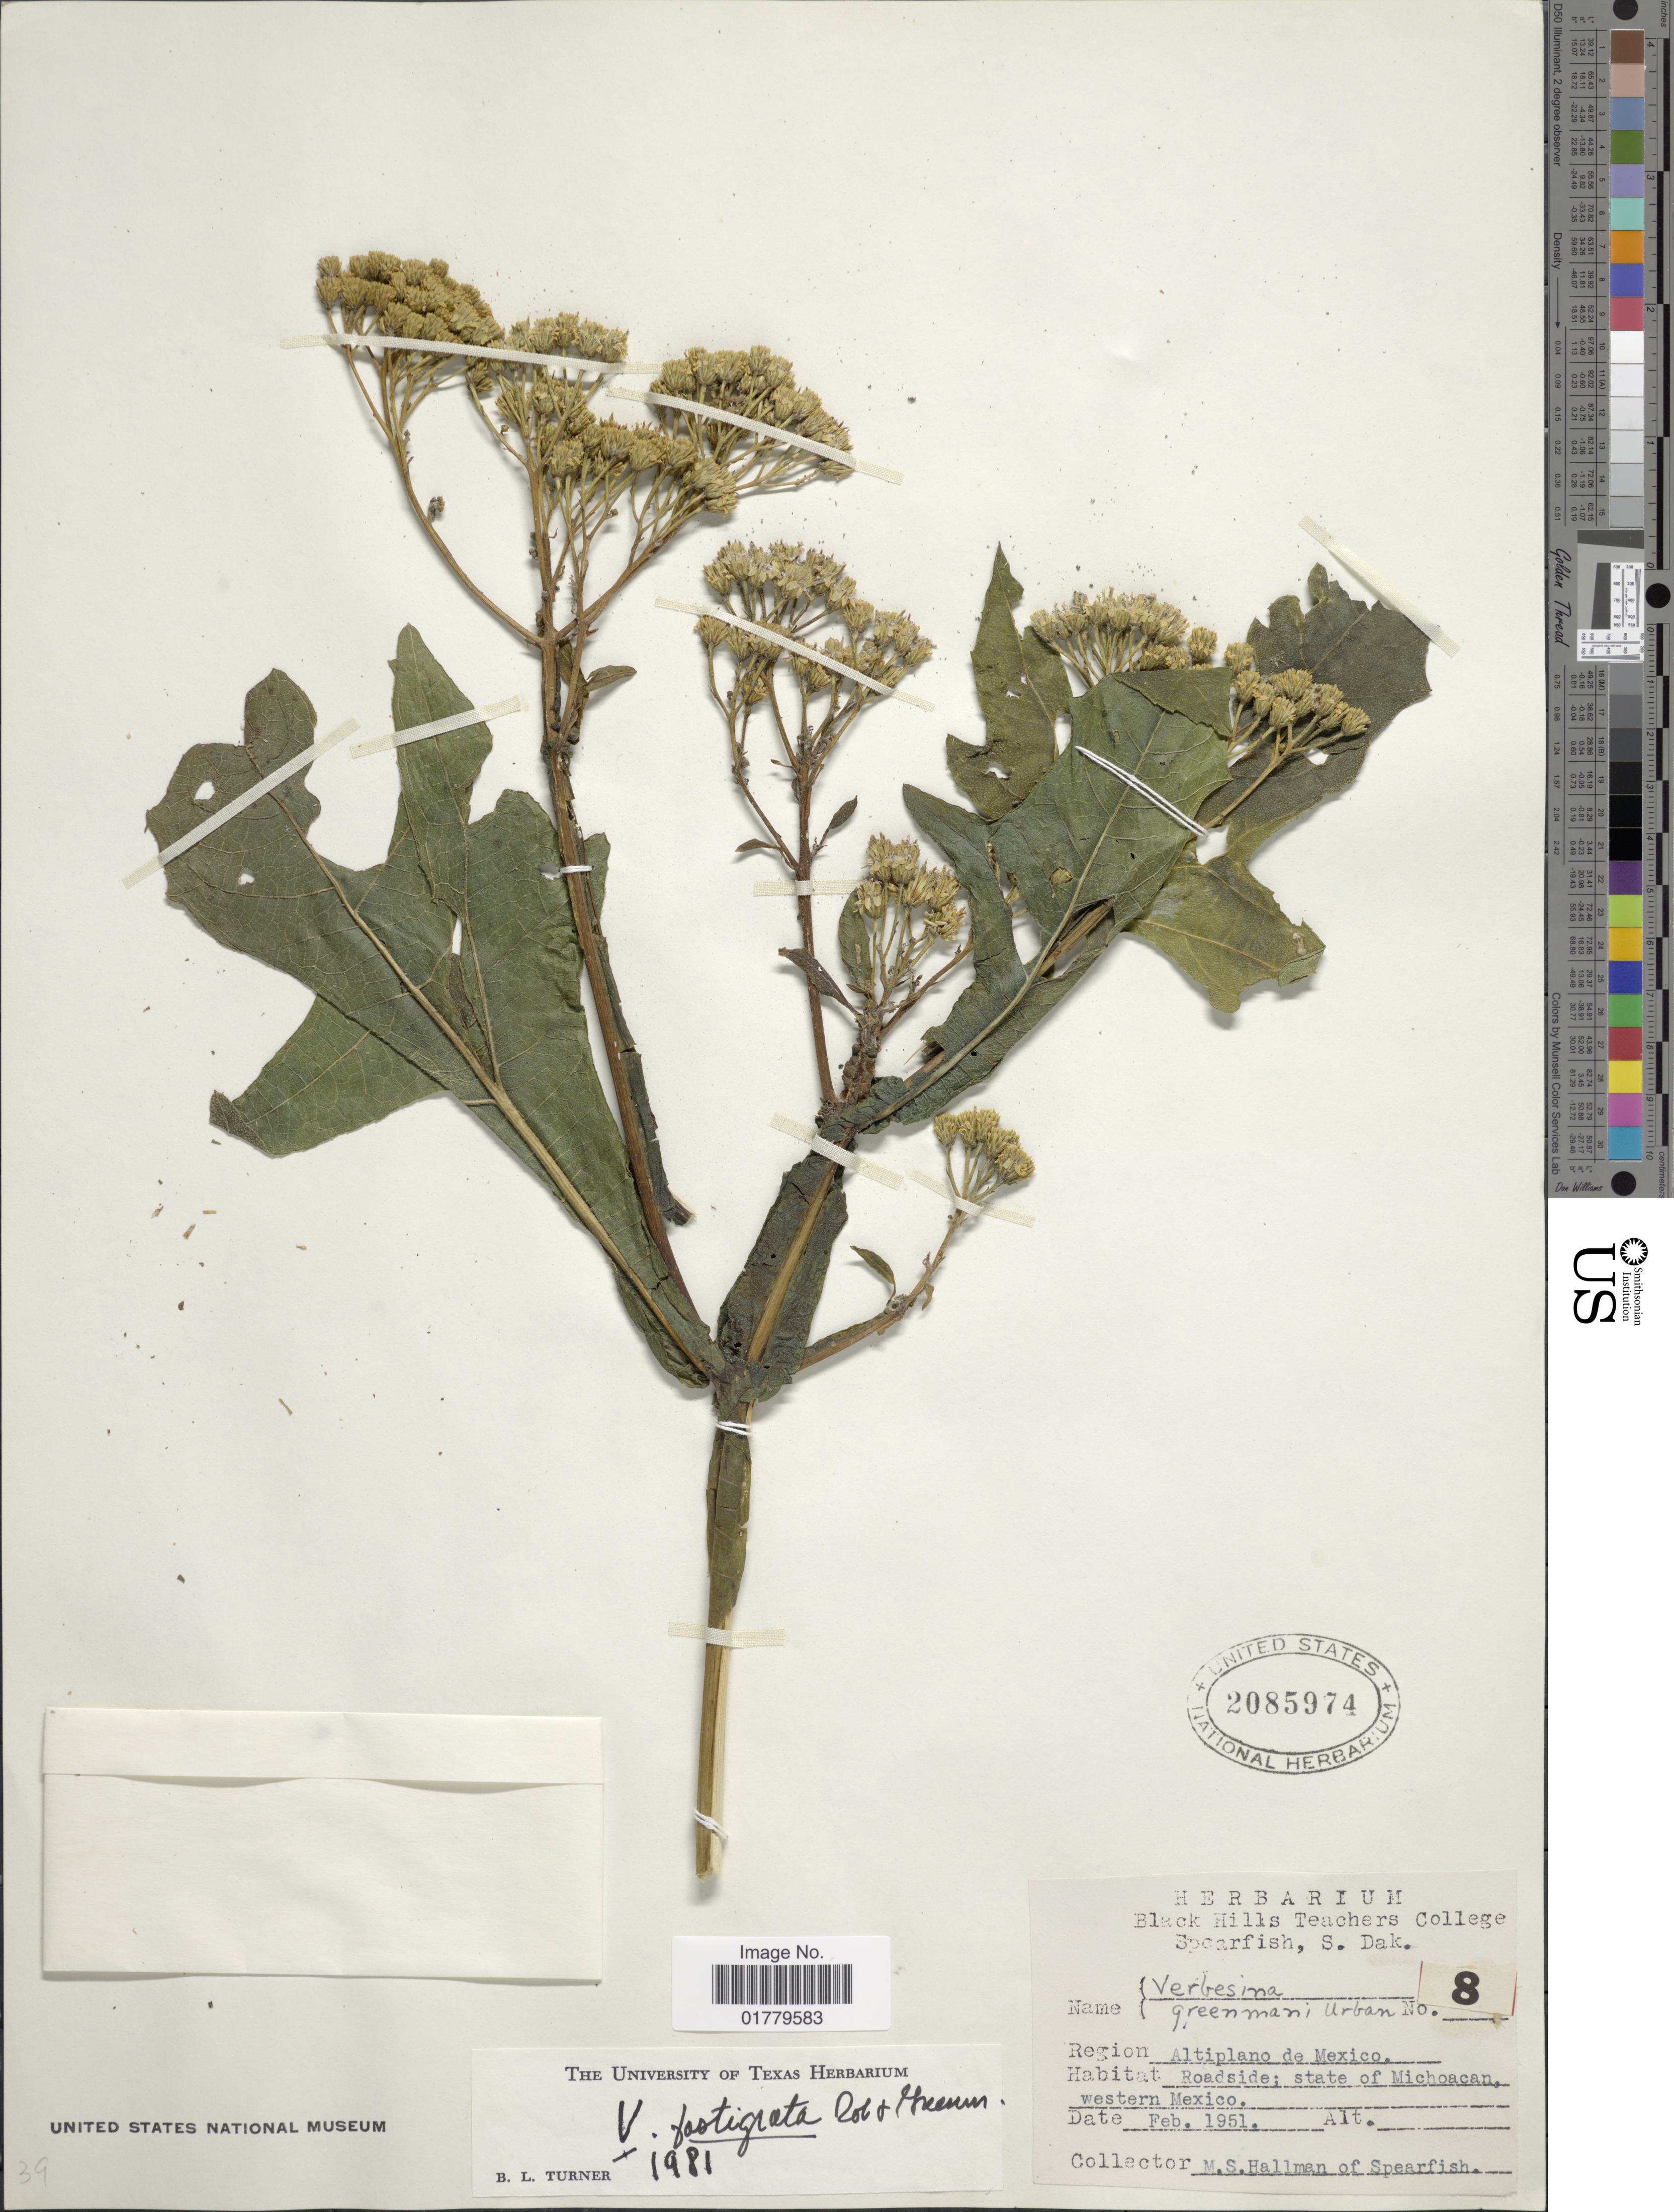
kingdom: Plantae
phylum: Tracheophyta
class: Magnoliopsida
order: Asterales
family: Asteraceae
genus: Verbesina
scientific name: Verbesina fastigiata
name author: B.L. Rob. & Greenm.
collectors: M. Hallman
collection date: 1951-02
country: Mexico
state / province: Michoacán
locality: Region Altiplano de Mexico. Roadside; state of Michoacan, western Mexico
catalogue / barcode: US 2085974